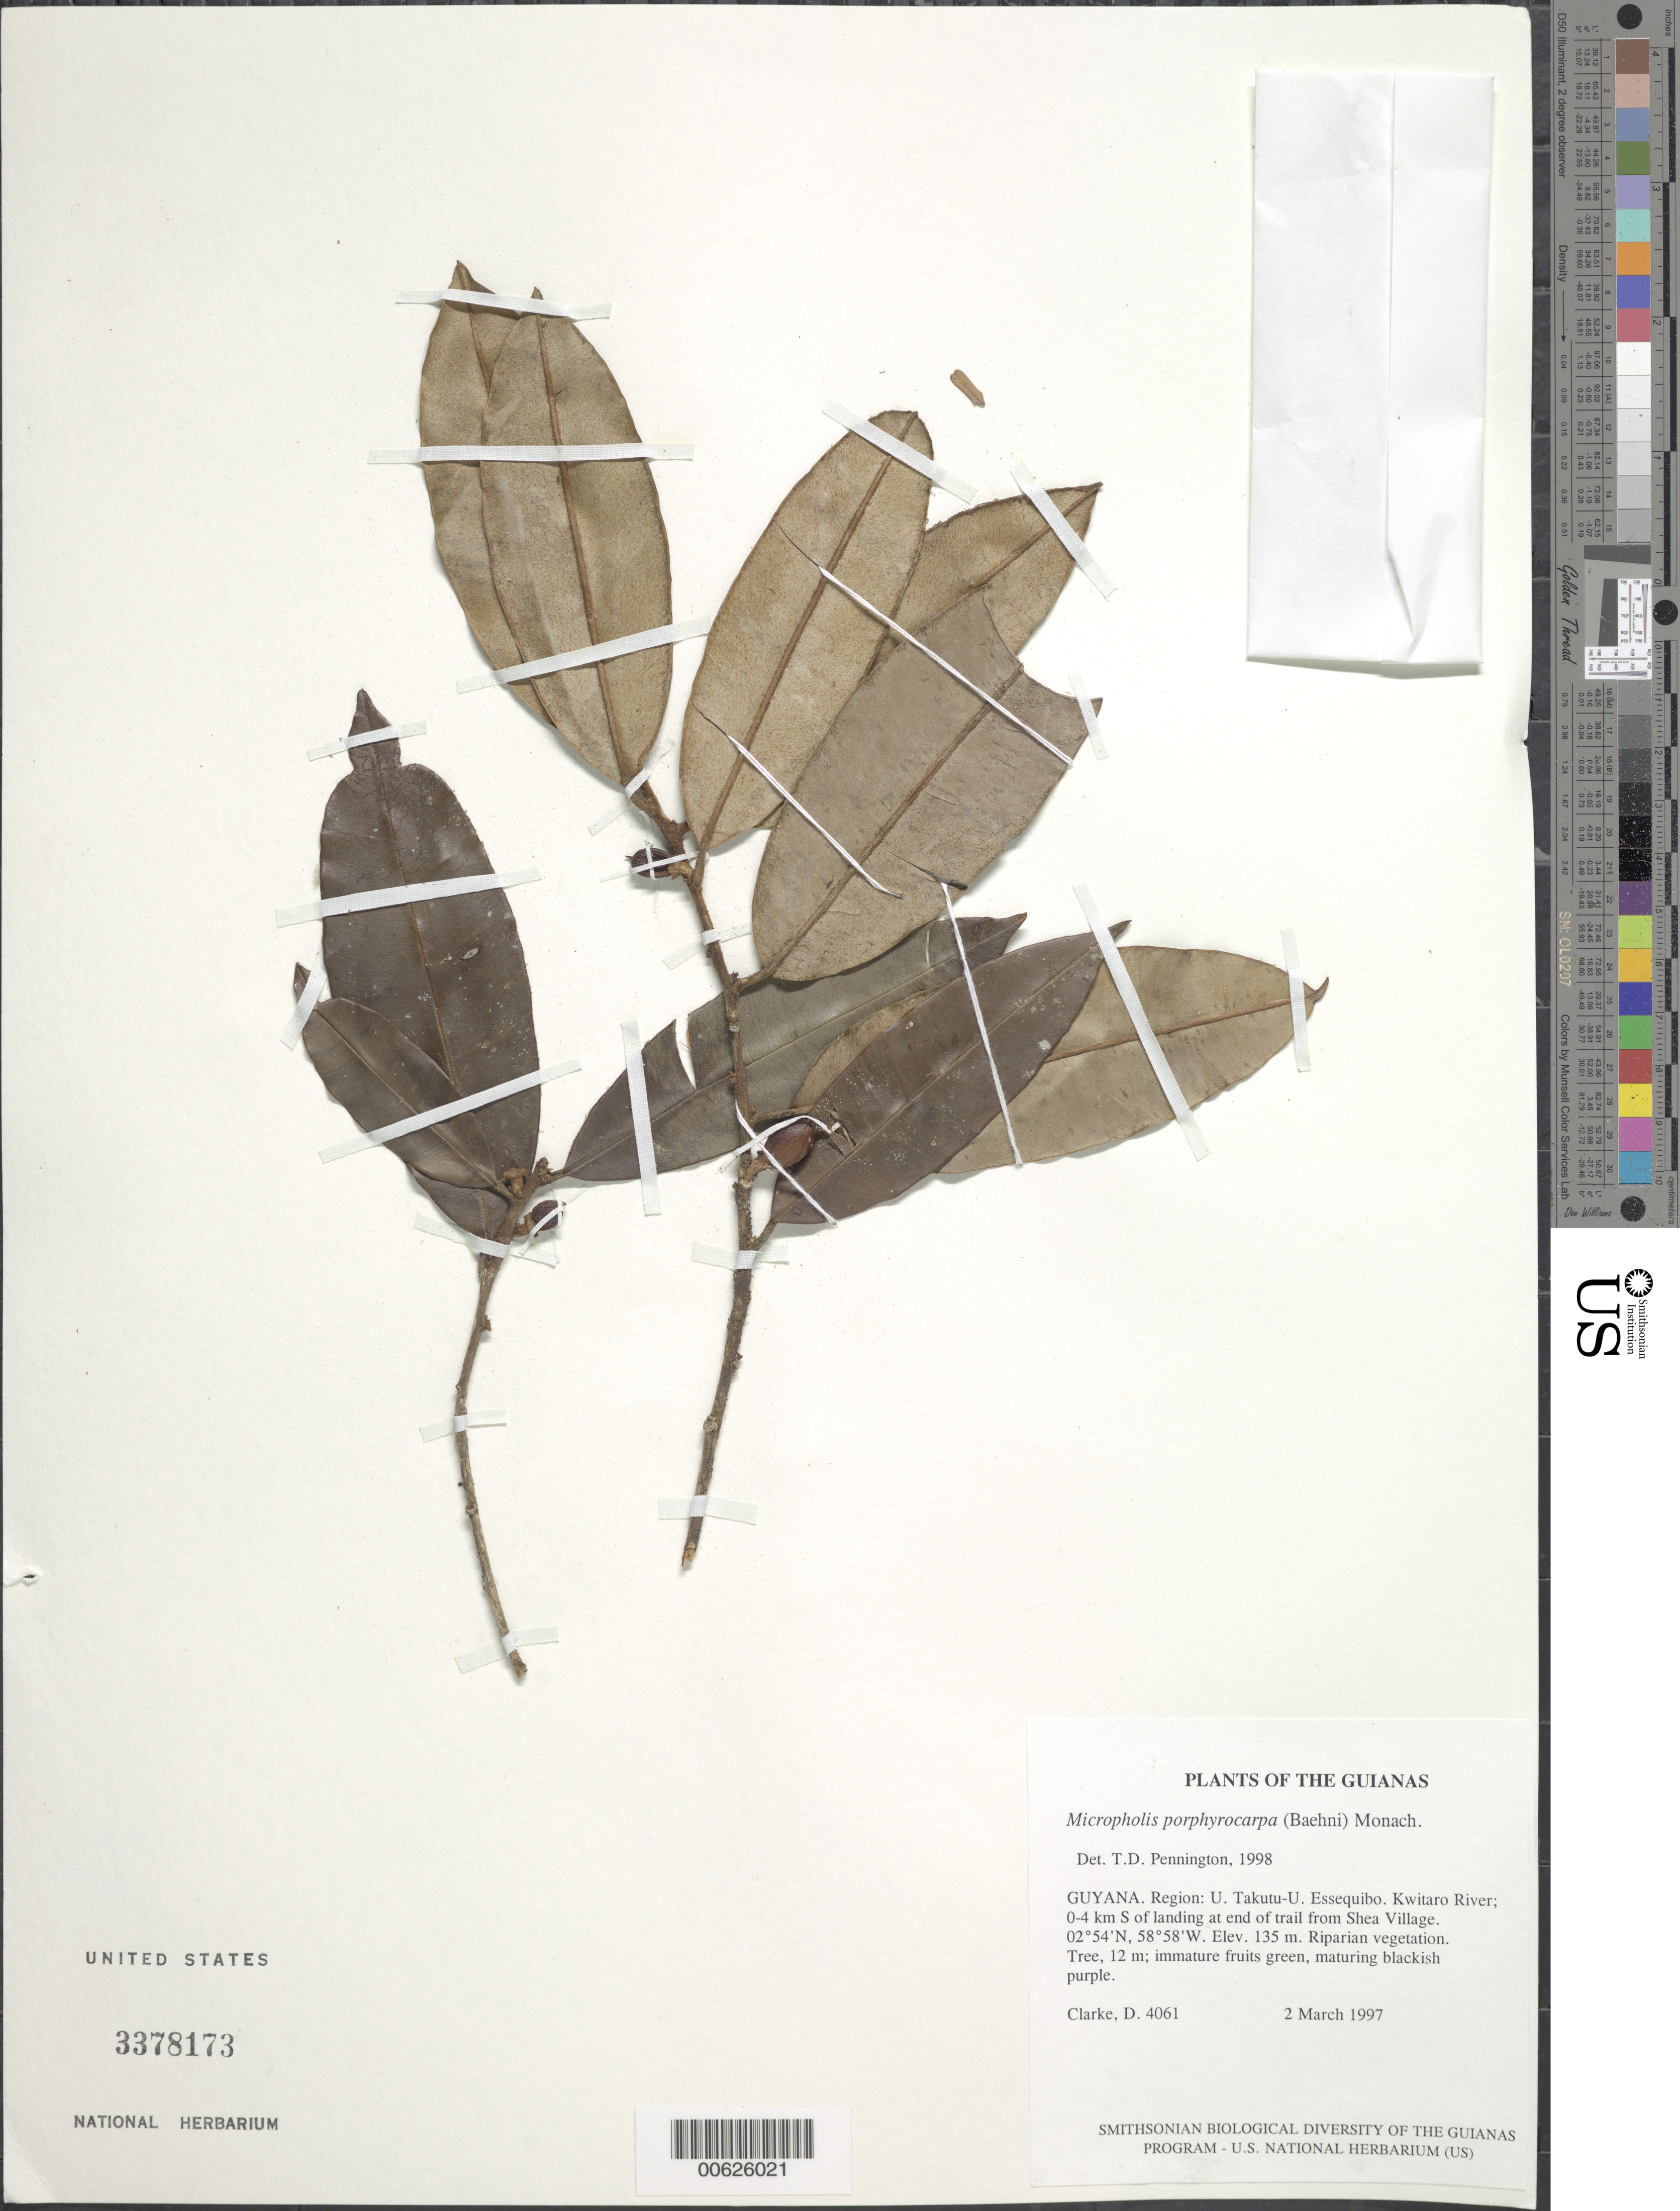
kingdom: Plantae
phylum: Tracheophyta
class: Magnoliopsida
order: Ericales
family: Sapotaceae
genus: Micropholis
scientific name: Micropholis porphyrocarpa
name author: (Baehni) Monach.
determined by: Pennington, T. D., (K)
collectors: H. D. Clarke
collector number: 4061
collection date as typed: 2 March 1997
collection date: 1997-03-02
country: Guyana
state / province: U. Takutu-U. Essequibo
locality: Kwitaro River; 0-4 km S of landing at end of trail from Shea Village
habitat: Riparian vegetation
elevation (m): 135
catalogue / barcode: US 3378173